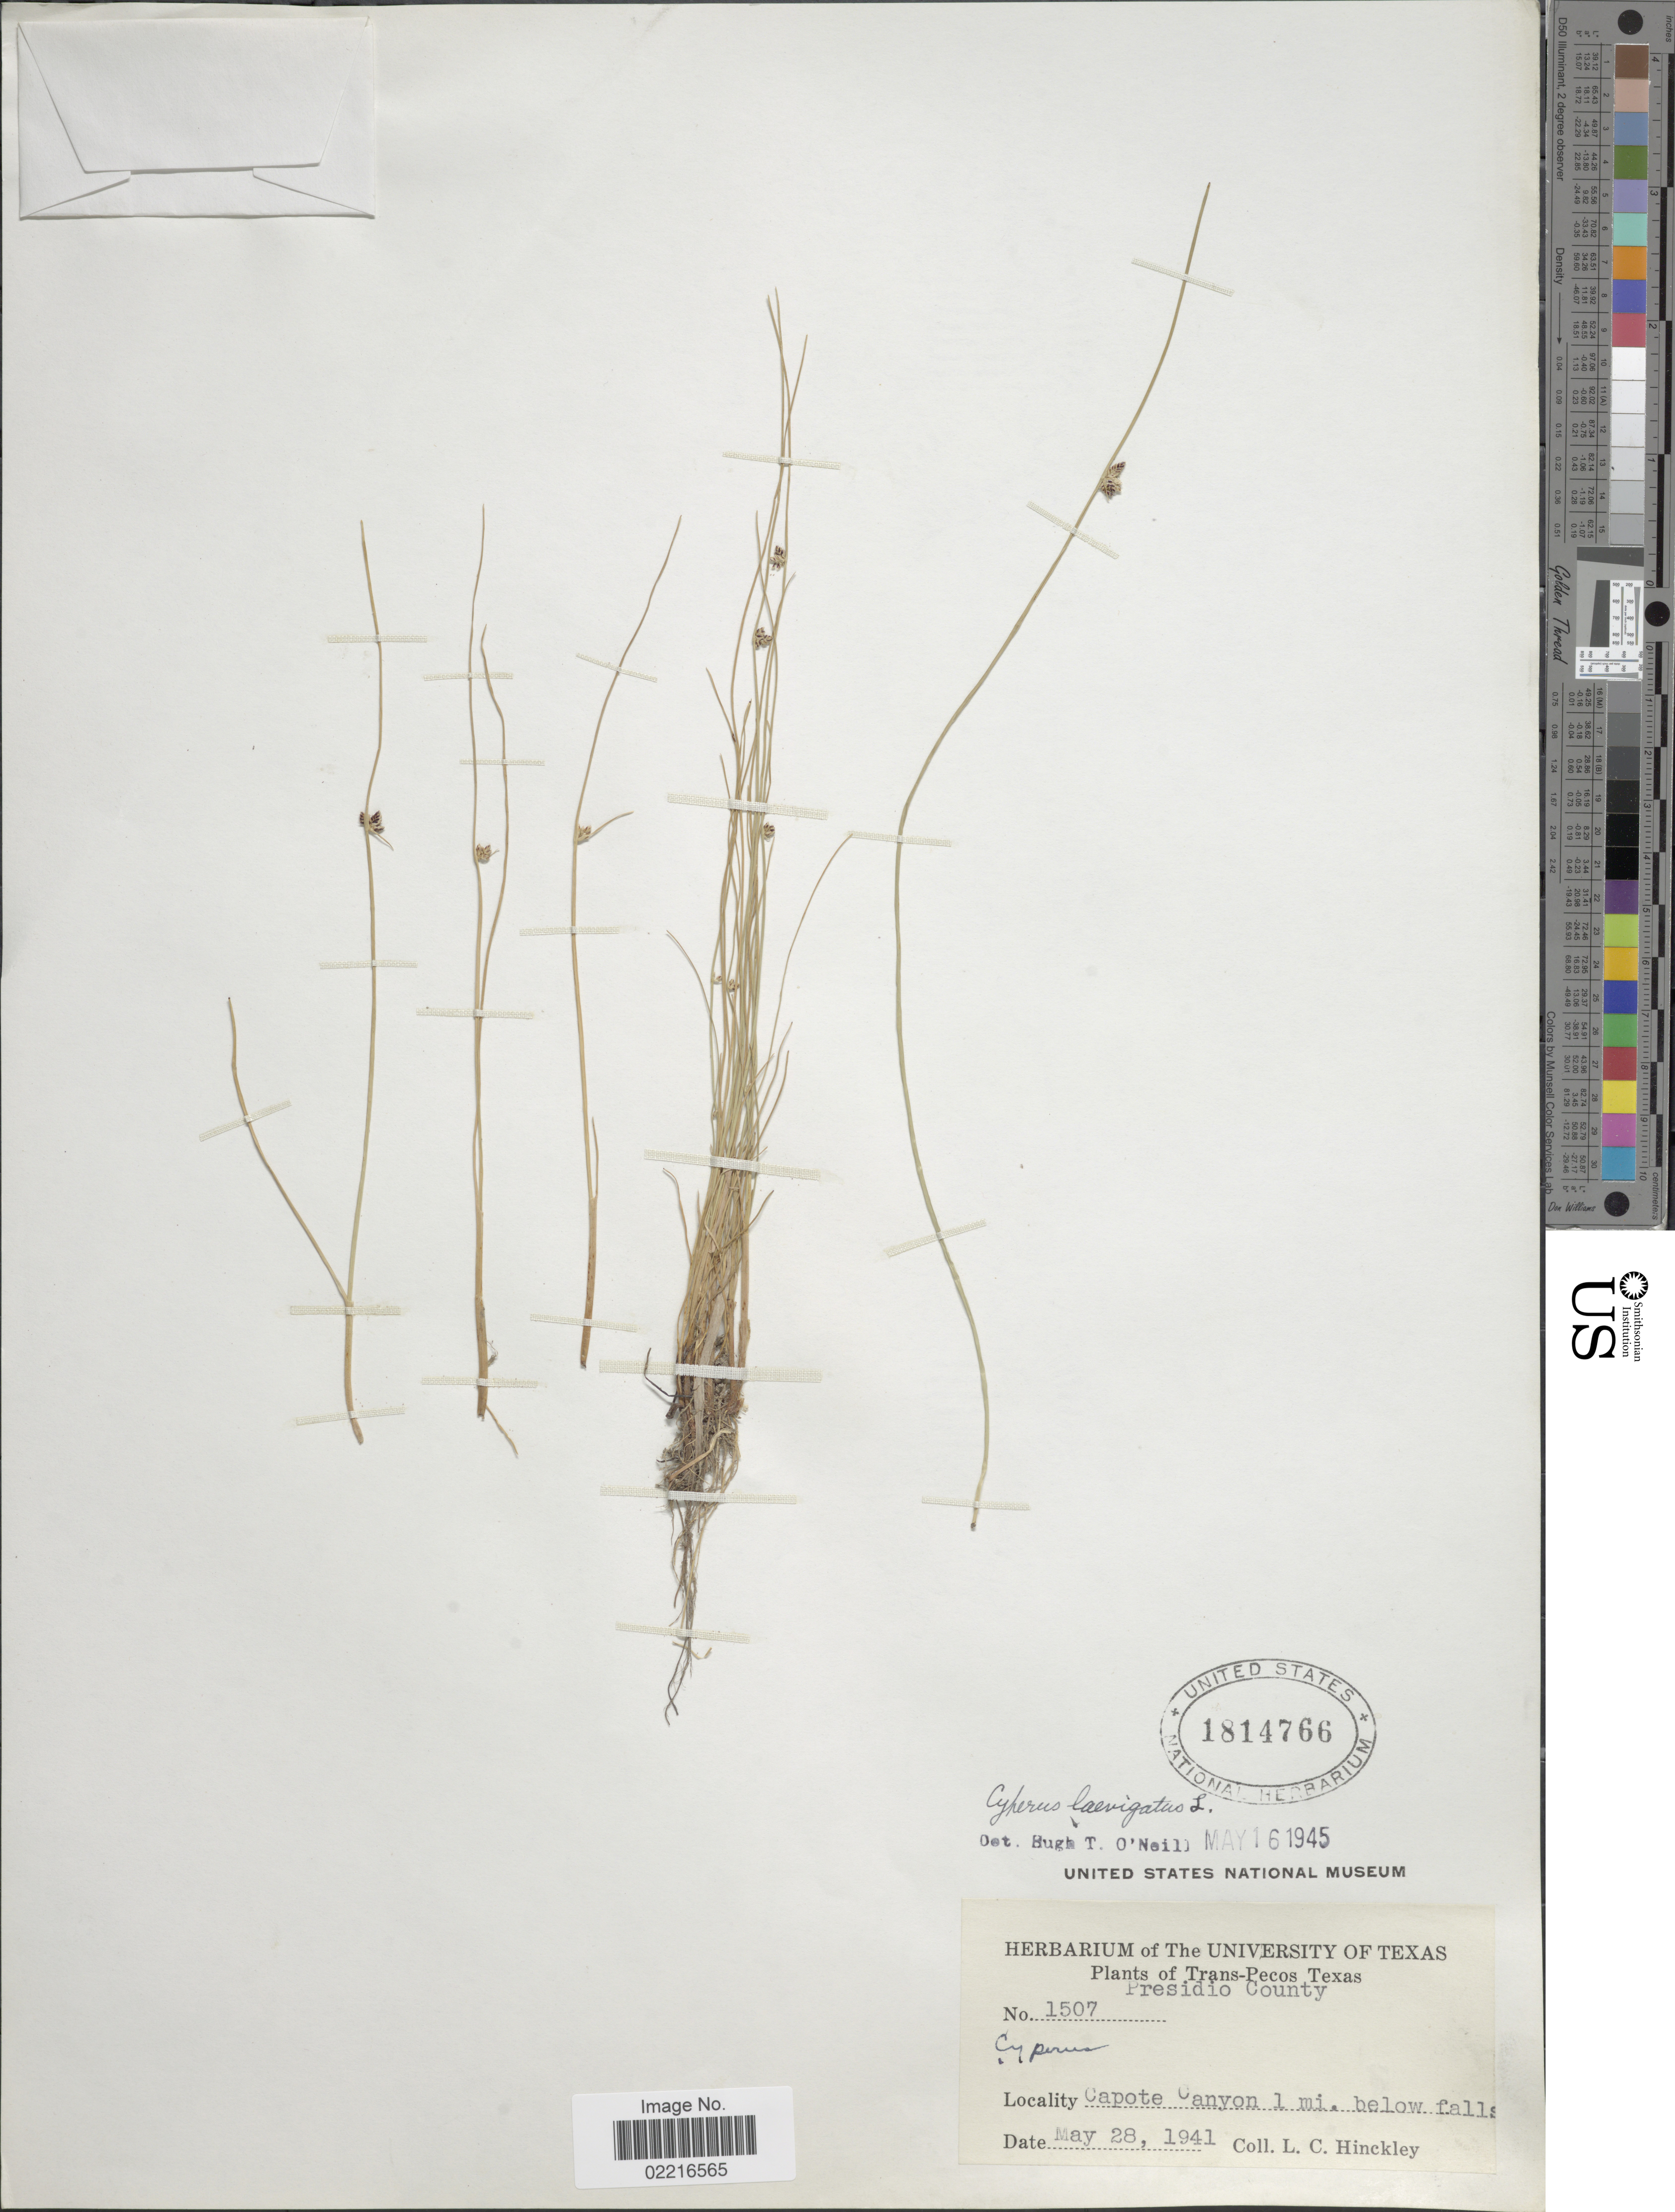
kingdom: Plantae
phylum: Tracheophyta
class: Liliopsida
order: Poales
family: Cyperaceae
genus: Cyperus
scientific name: Cyperus laevigatus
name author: L.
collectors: L. Hinckley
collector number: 1507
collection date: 1941-05-28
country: United States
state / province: Texas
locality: Trans-Pecos Texas, Presidio County, Capote Canyon 1 mi below falls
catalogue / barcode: US 1814766